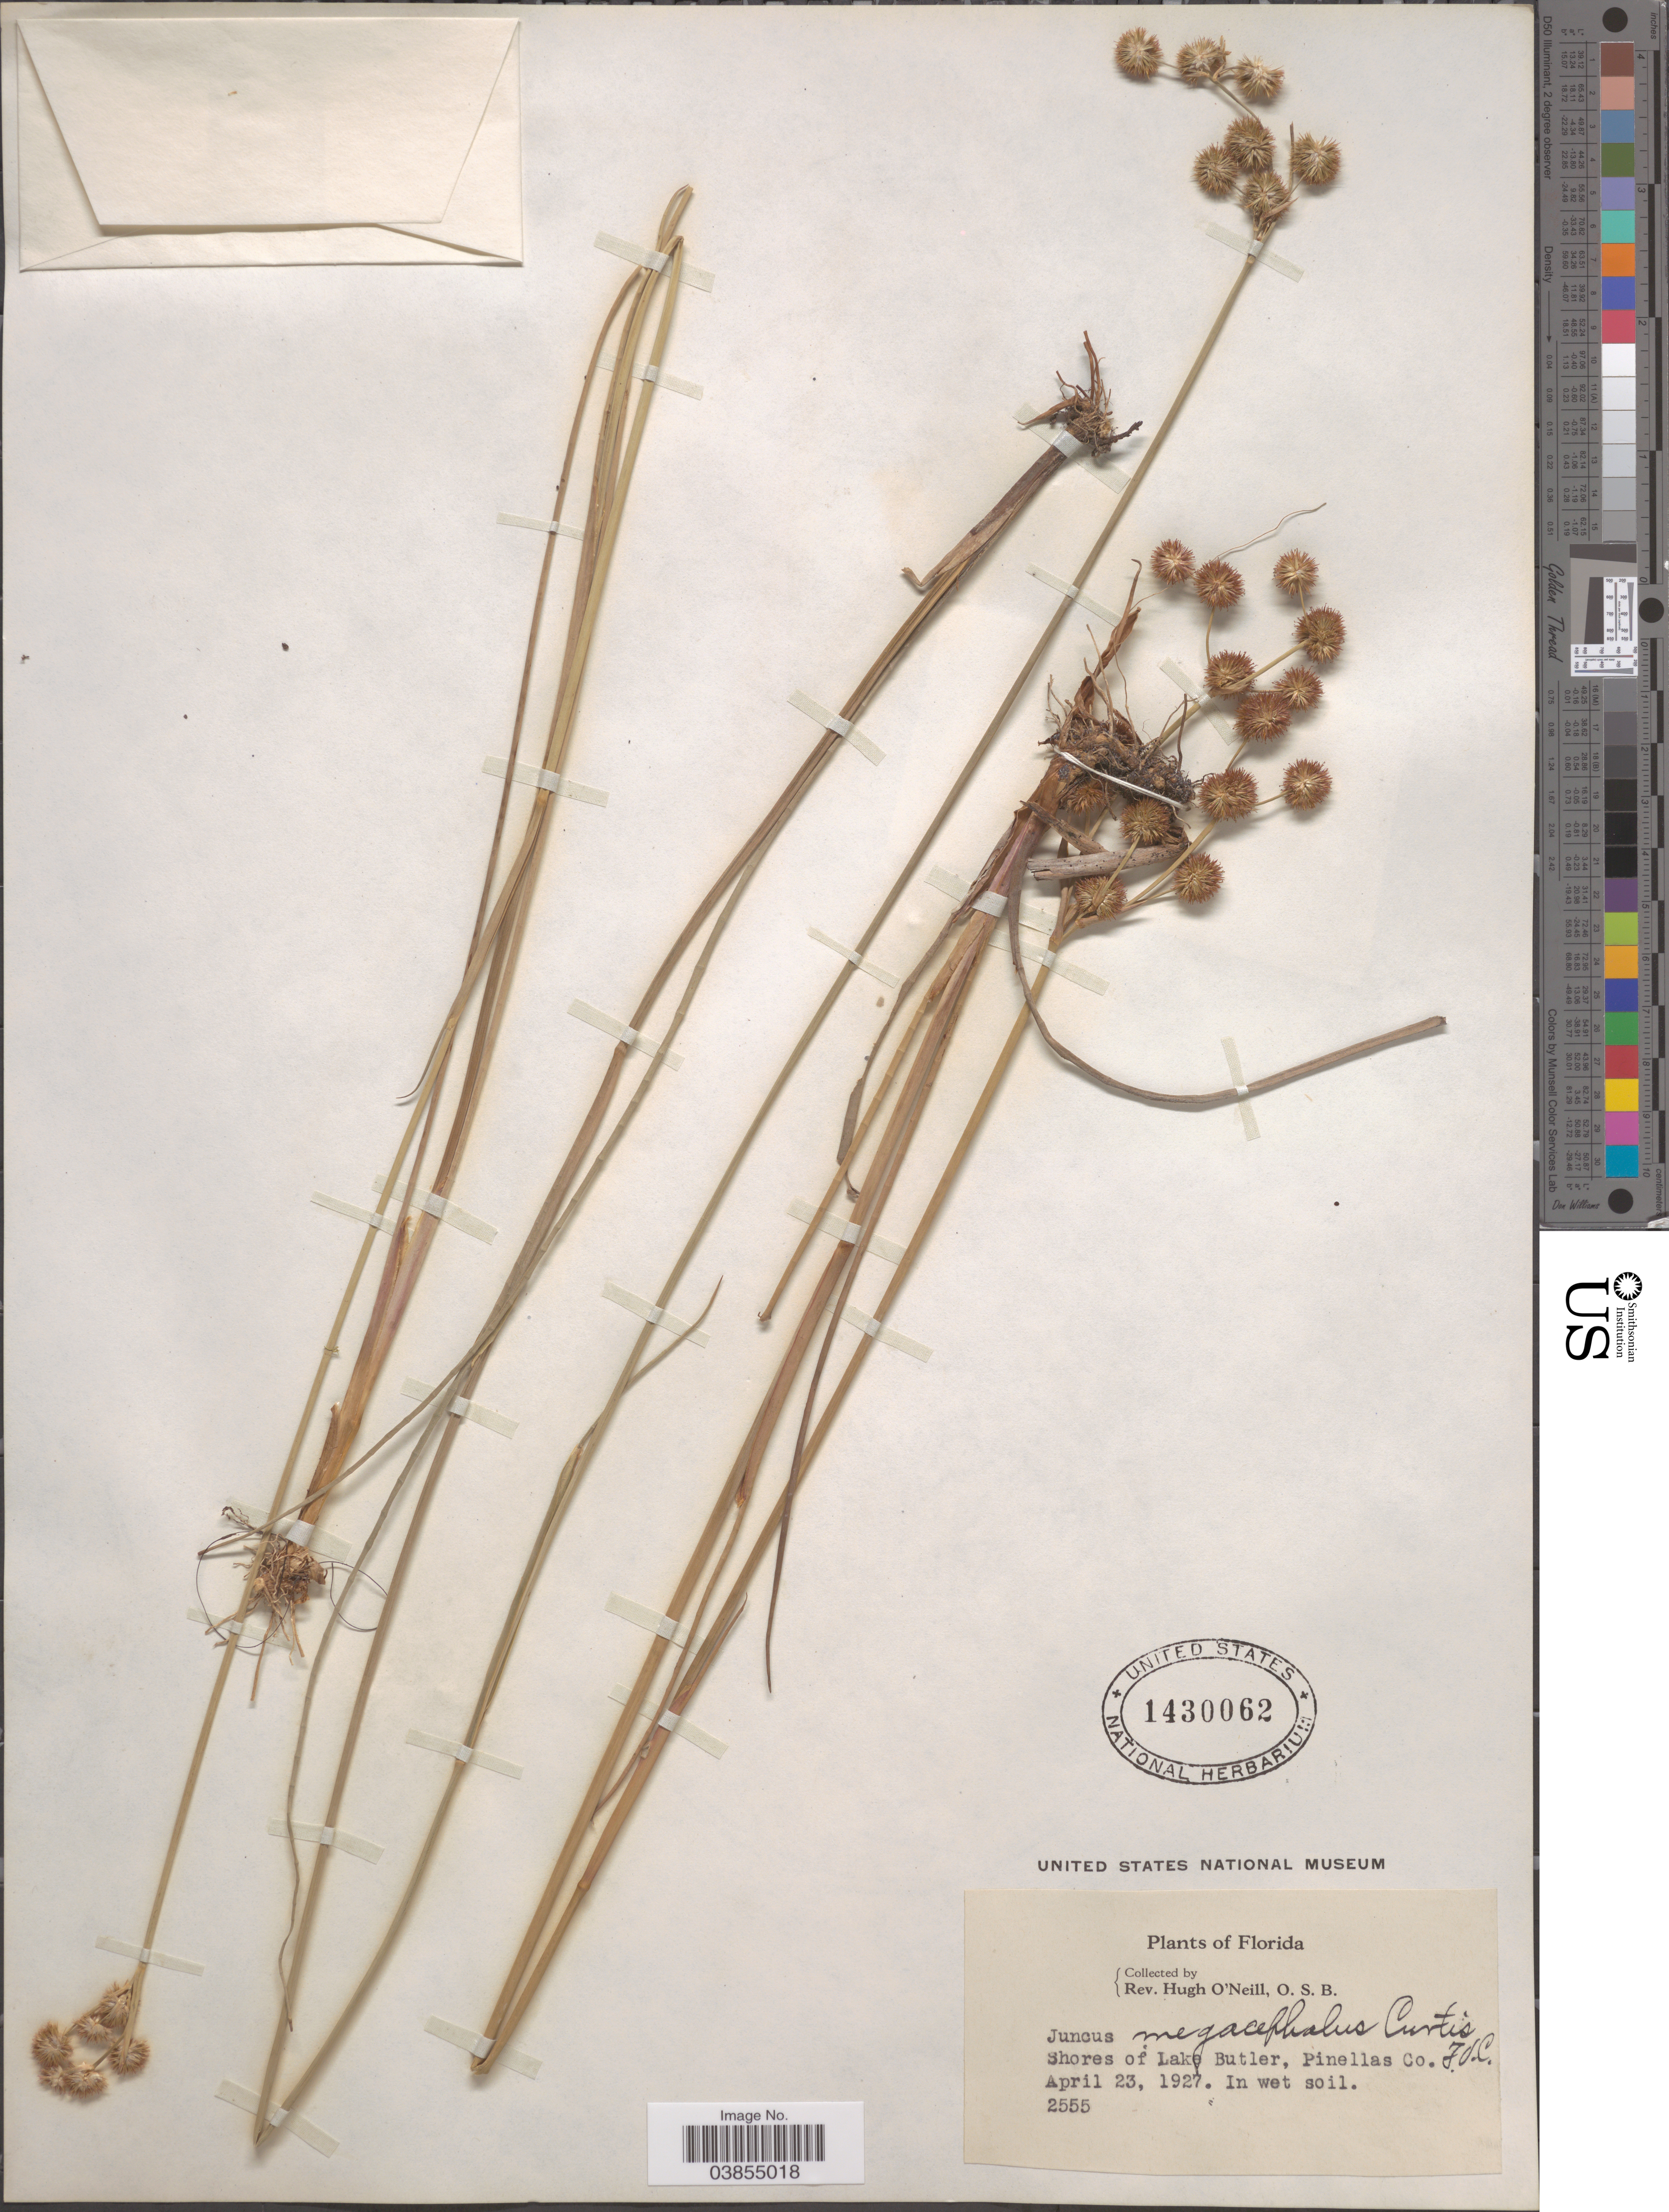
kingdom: Plantae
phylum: Tracheophyta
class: Liliopsida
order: Poales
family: Juncaceae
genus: Juncus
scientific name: Juncus megacephalus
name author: M.A. Curtis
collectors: H. O'Neill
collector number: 2555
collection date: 1927-04-23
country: United States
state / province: Florida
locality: Shores of Lake Butler, Pinellas Co.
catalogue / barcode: US 1430062